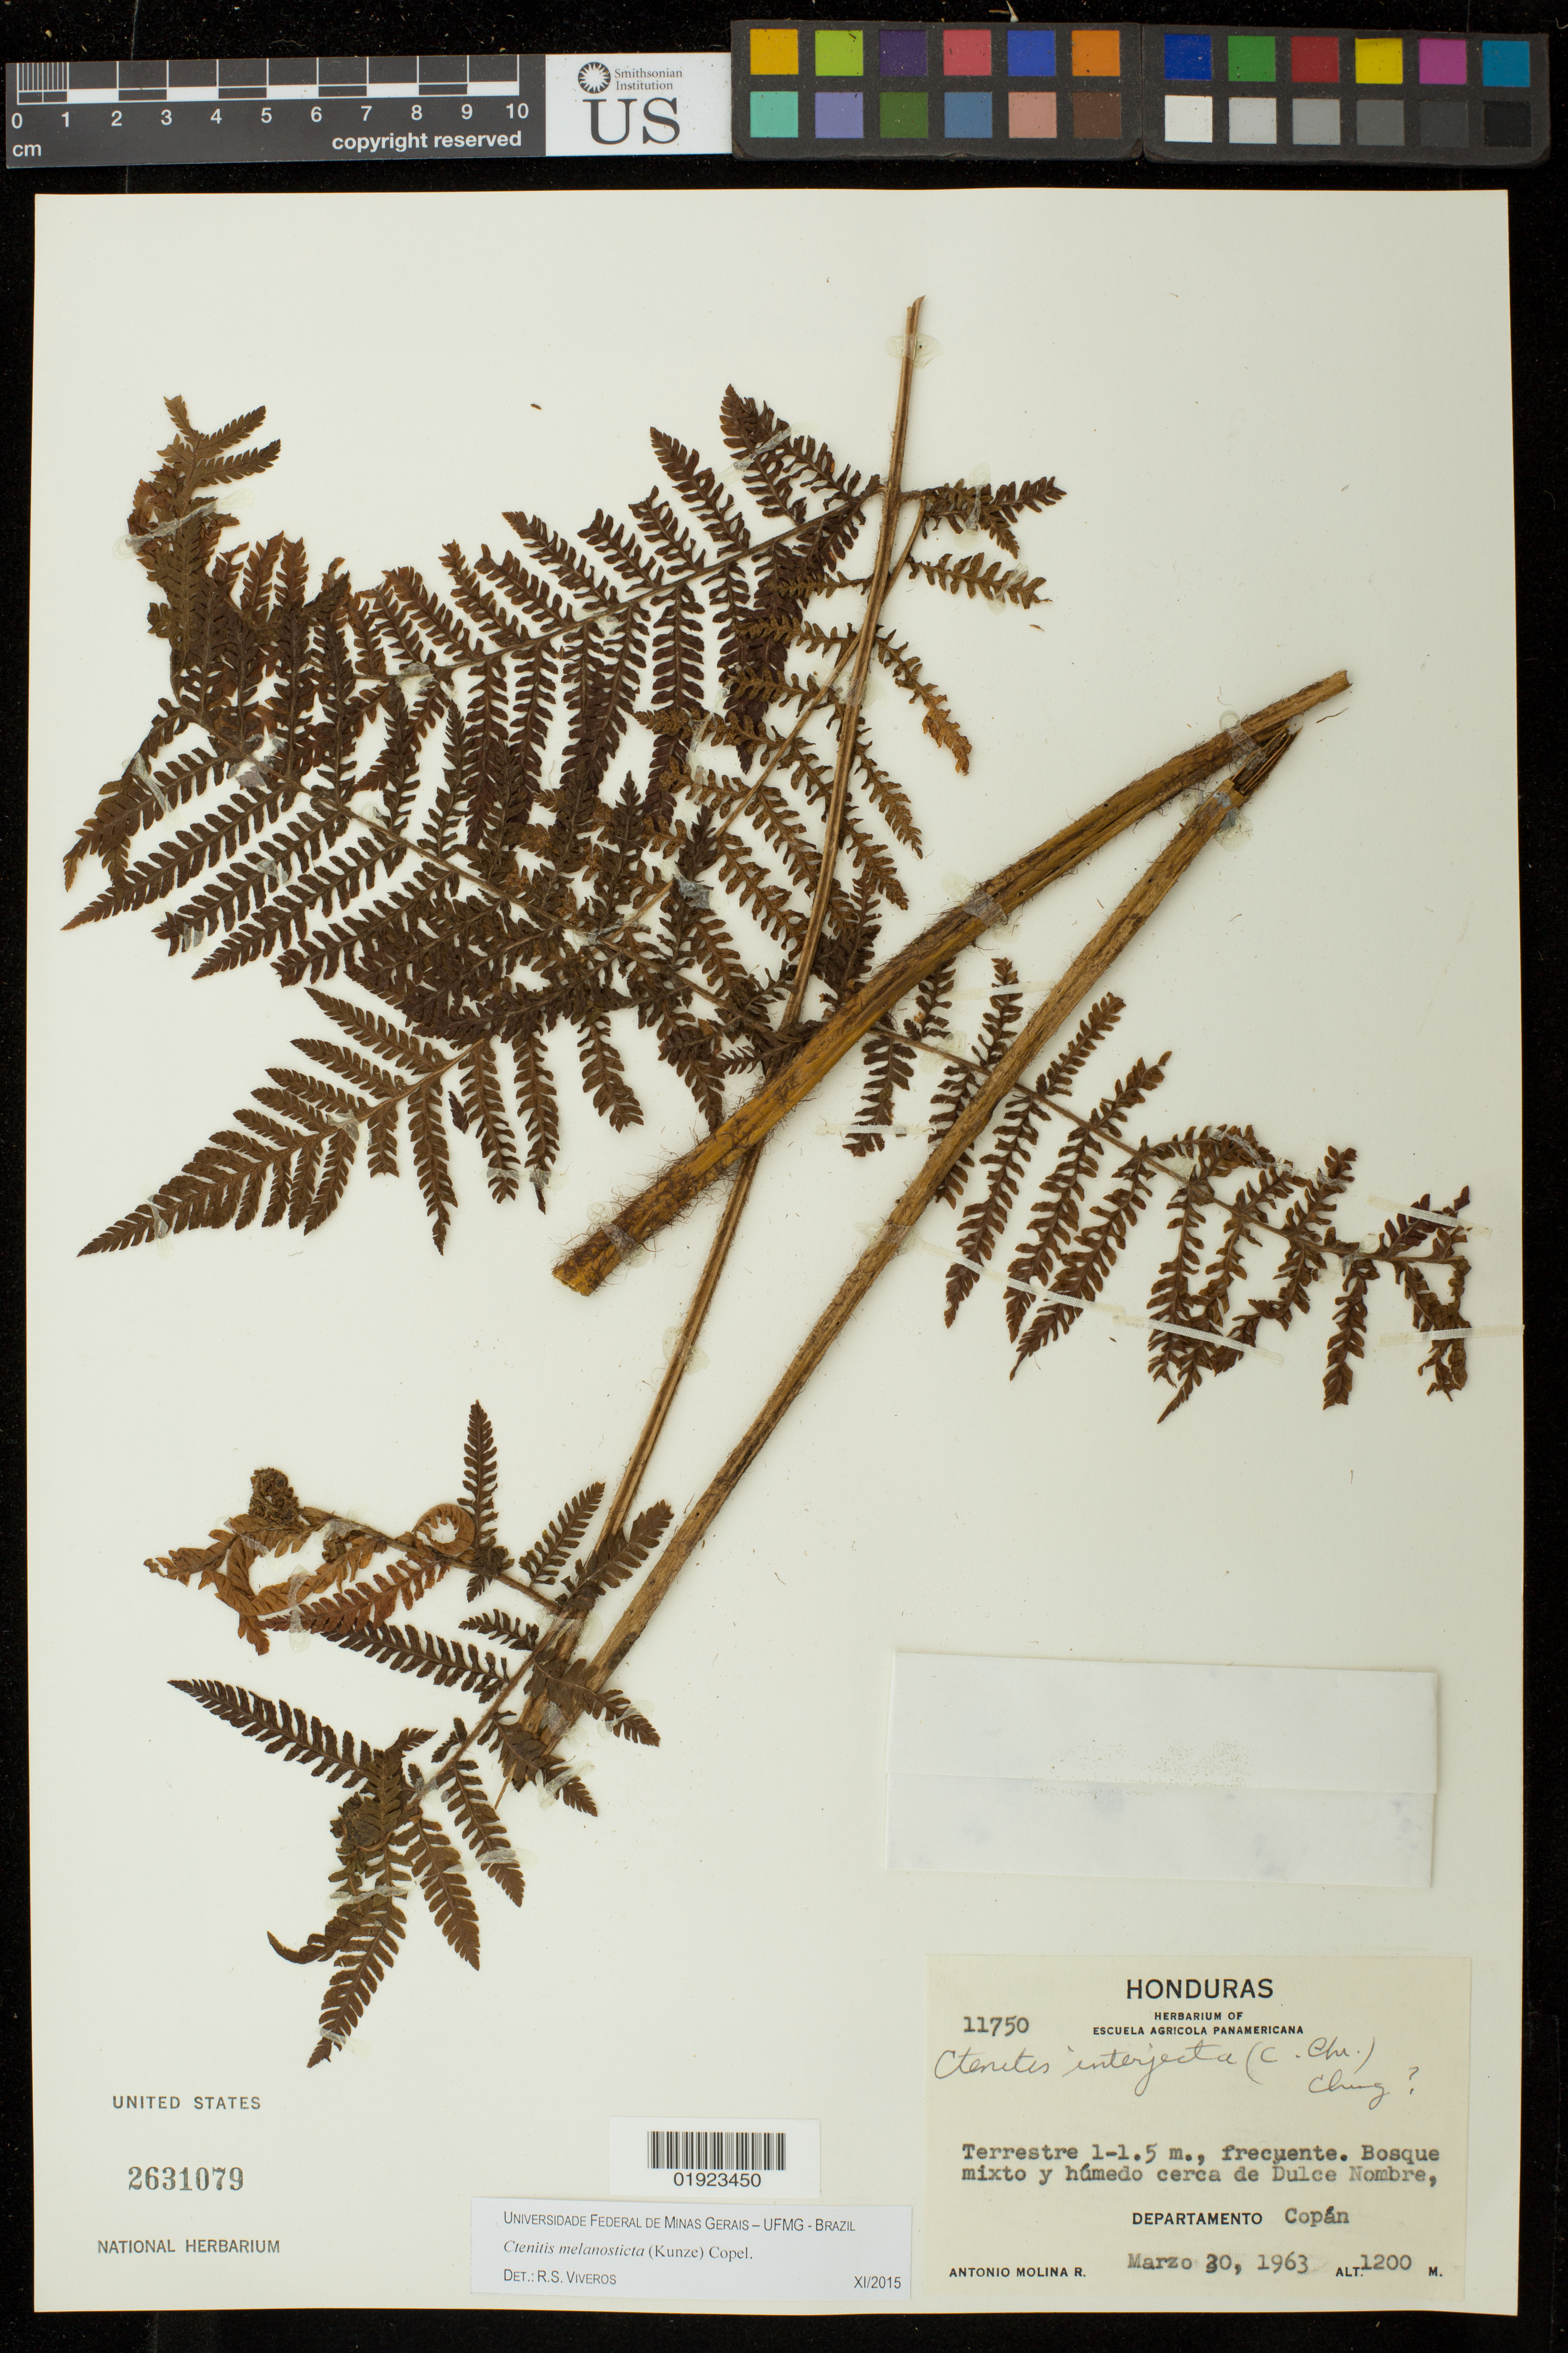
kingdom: Plantae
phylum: Tracheophyta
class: Polypodiopsida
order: Polypodiales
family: Dryopteridaceae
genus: Ctenitis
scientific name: Ctenitis melanosticta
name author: (Kunze) Copel.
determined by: Viveros, R. S.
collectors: A. Molina R.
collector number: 11750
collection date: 1963-03-30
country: Honduras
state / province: Copán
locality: Cerca de Dulce Nombre.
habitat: Bosque mixto y humedo.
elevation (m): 1200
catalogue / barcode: US 2631079